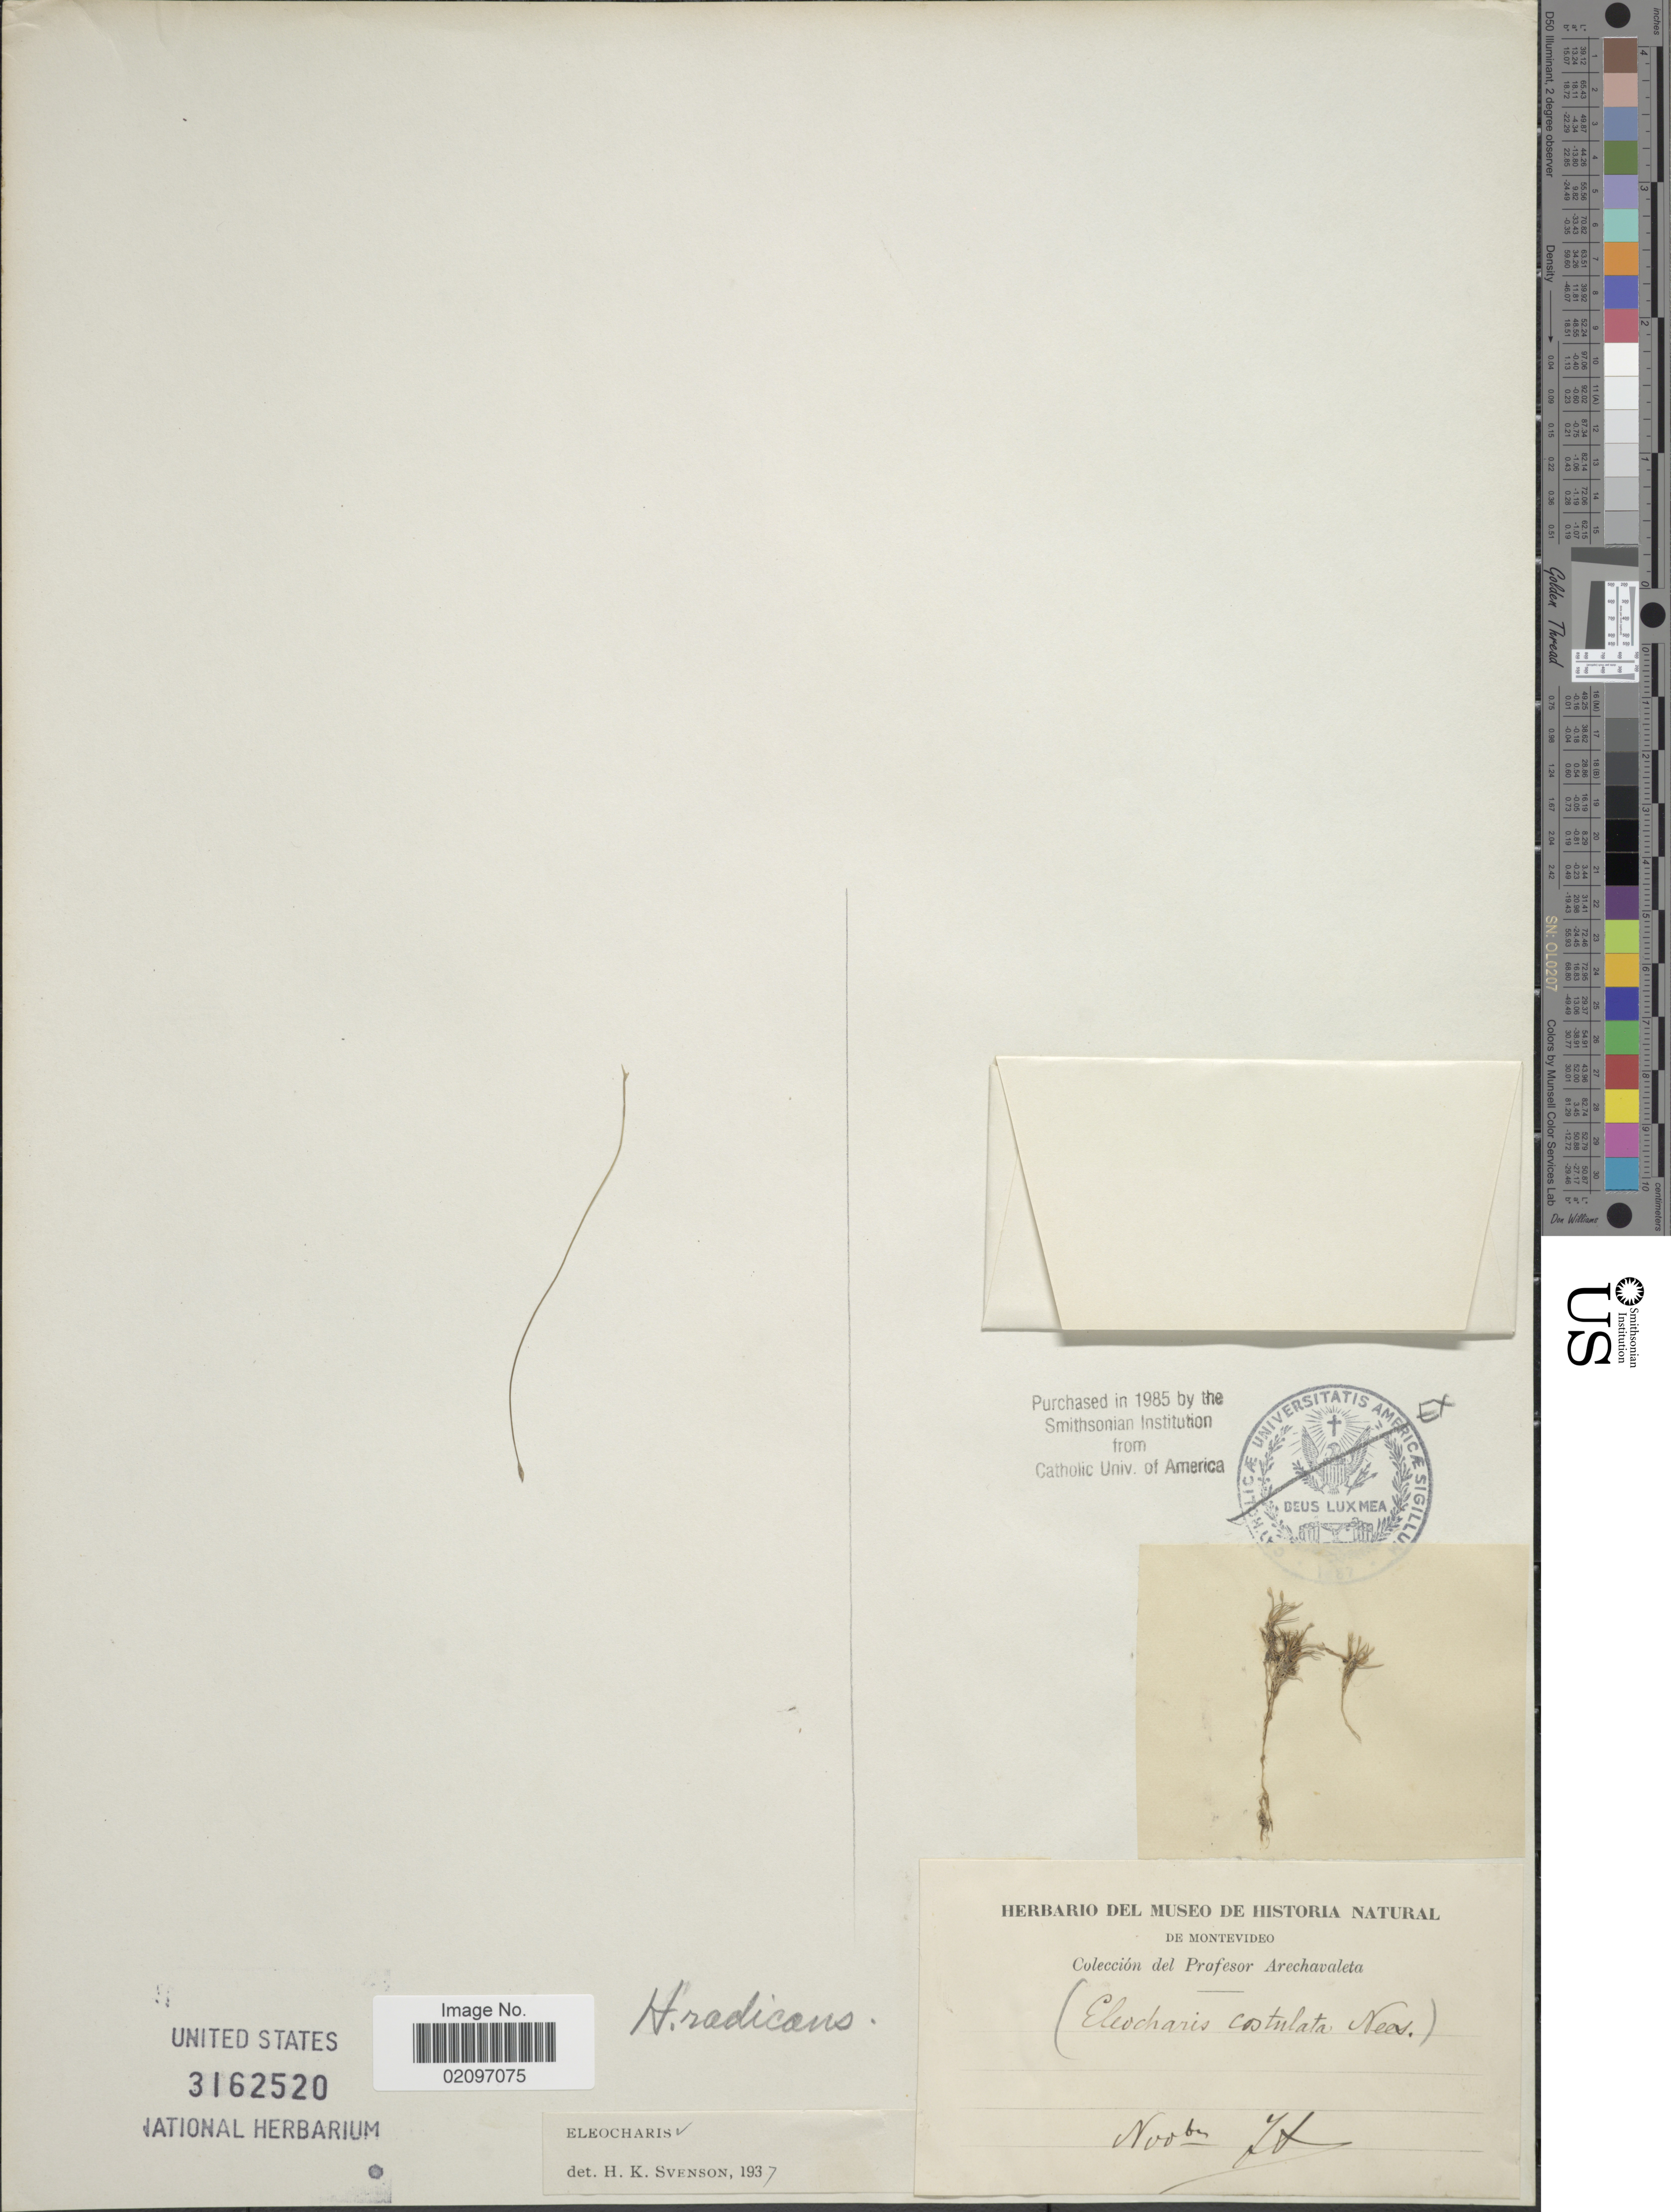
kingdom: Plantae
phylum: Tracheophyta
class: Liliopsida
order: Poales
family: Cyperaceae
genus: Eleocharis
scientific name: Eleocharis radicans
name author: (A. Dietrich) Kunth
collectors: J. Arechavaleta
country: Uruguay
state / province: Montevideo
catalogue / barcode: US 3162520